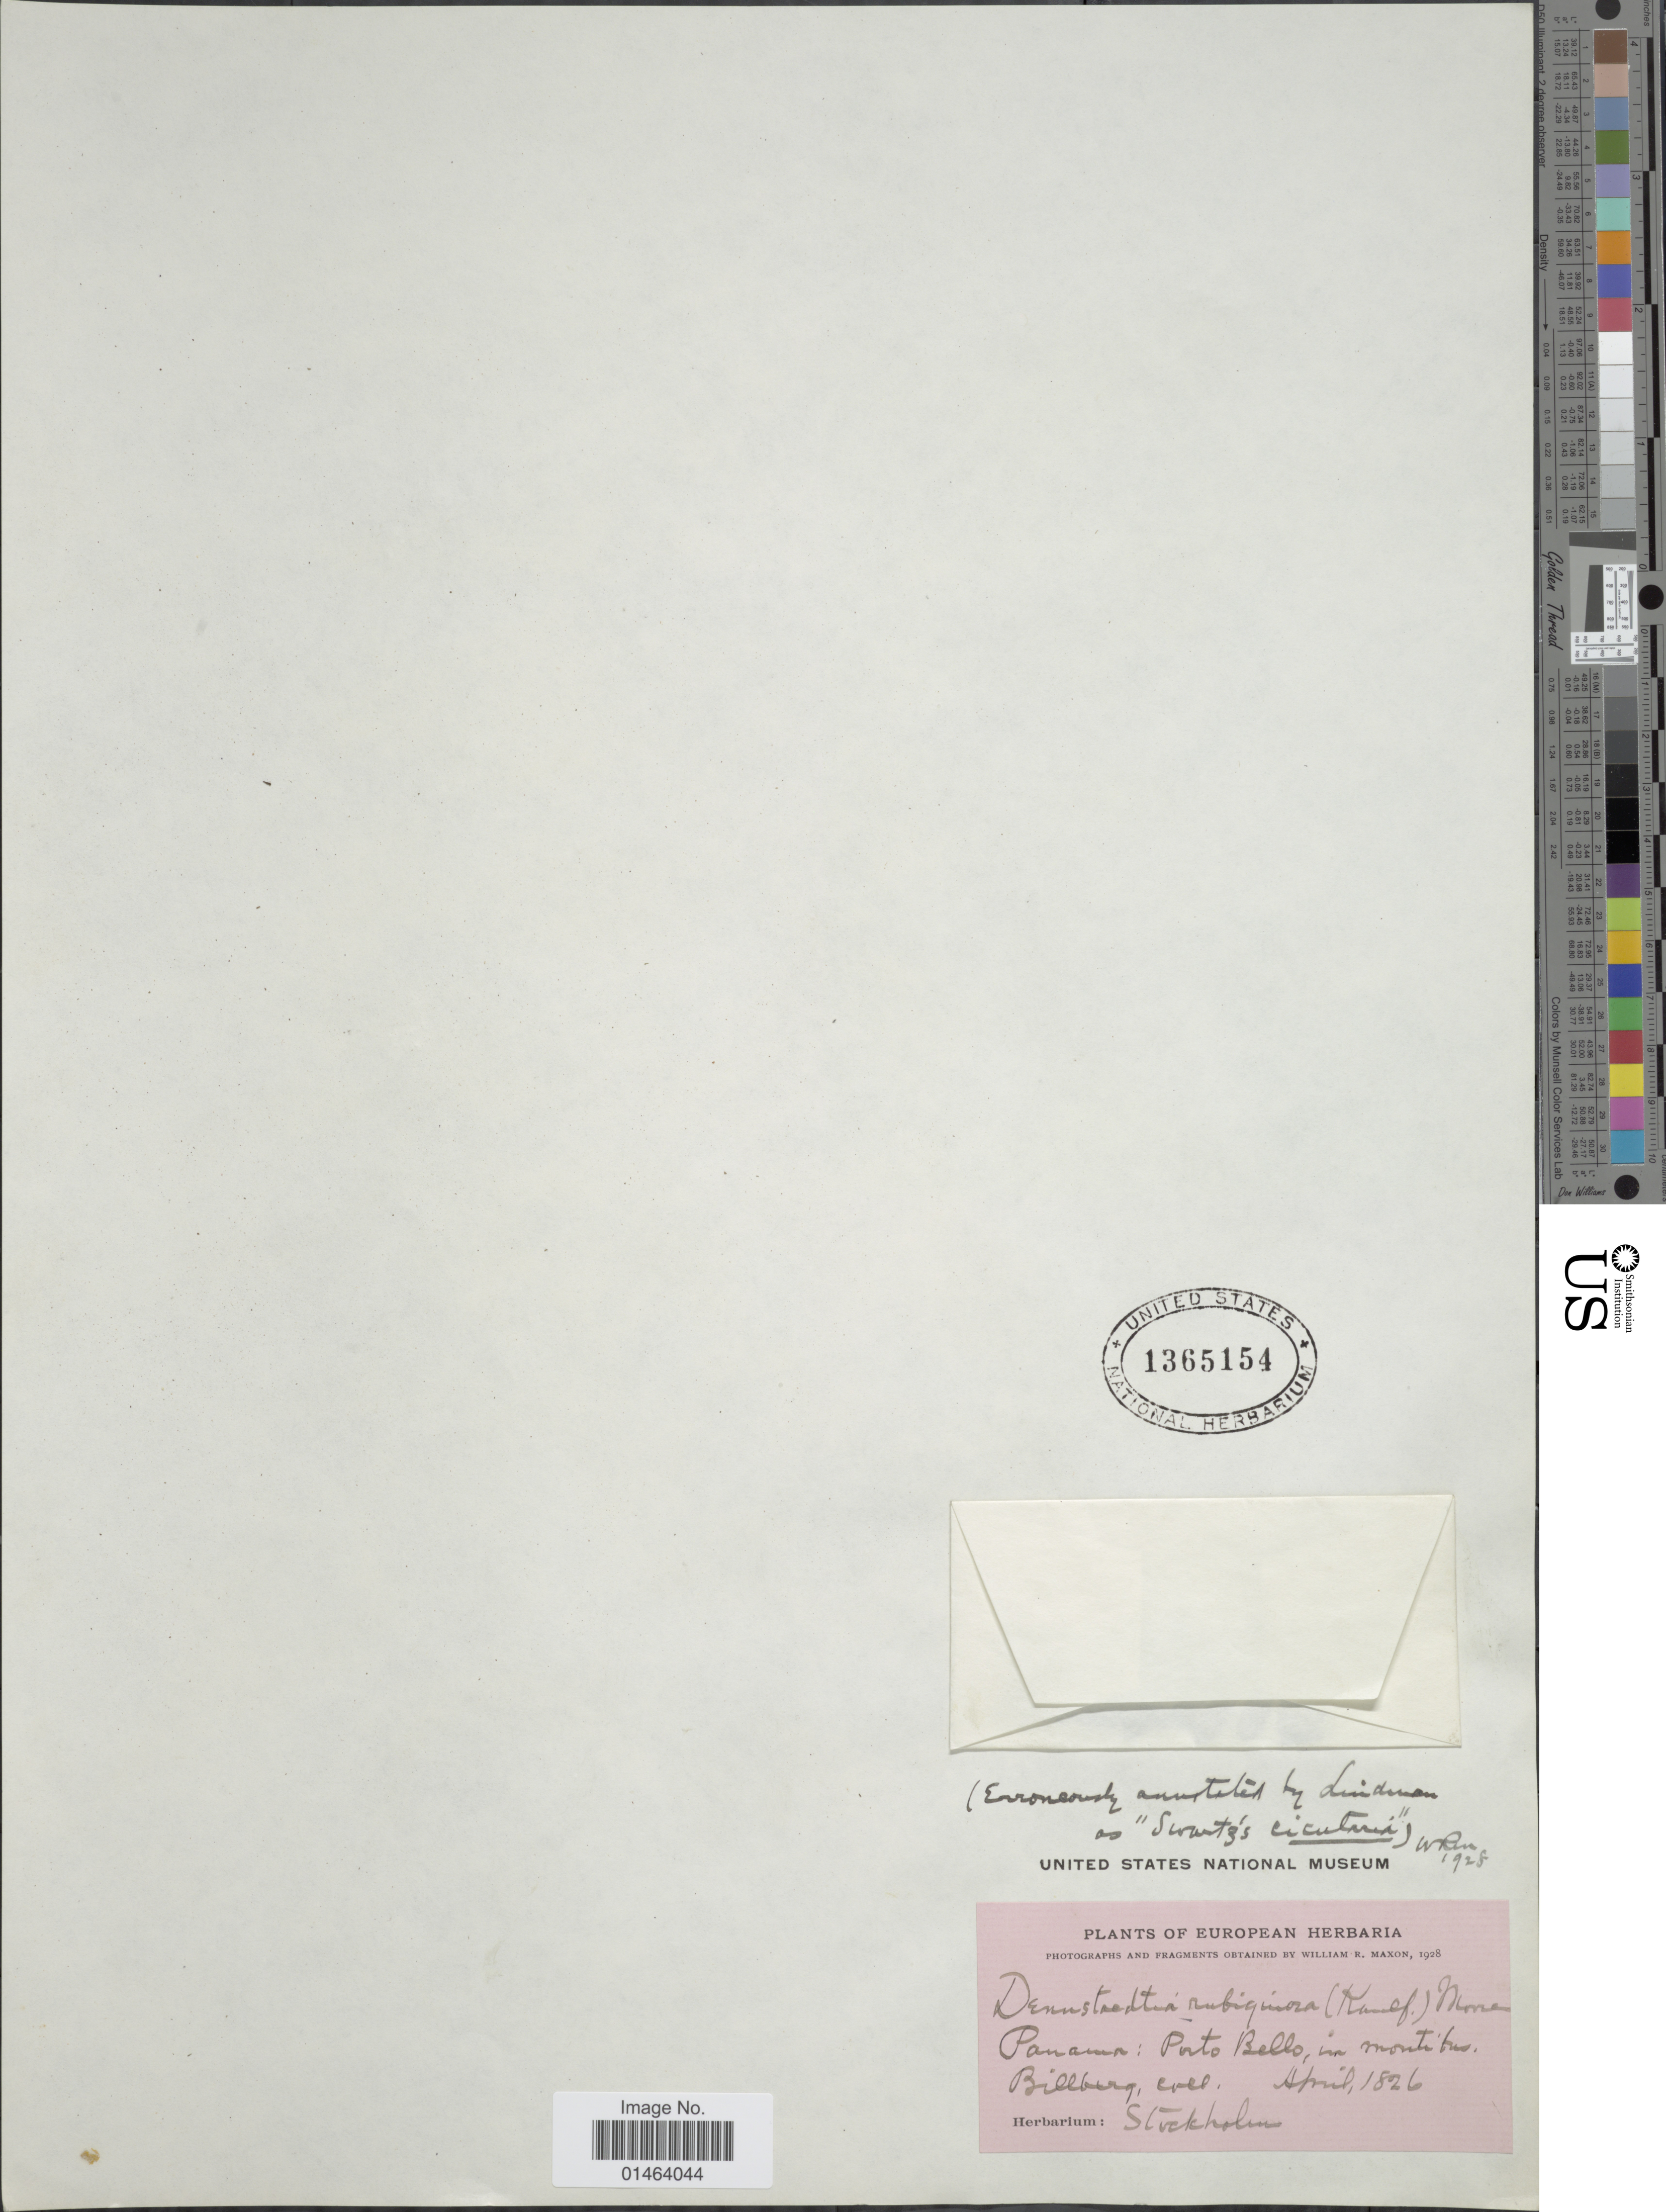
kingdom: Plantae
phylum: Tracheophyta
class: Polypodiopsida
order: Polypodiales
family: Dennstaedtiaceae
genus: Dennstaedtia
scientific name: Dennstaedtia cicutaria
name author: (Sw.) T. Moore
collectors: Billberg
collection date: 1826-04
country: Panama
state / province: Panamá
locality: Panama, PortoBelo in montibus.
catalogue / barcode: US 1365154